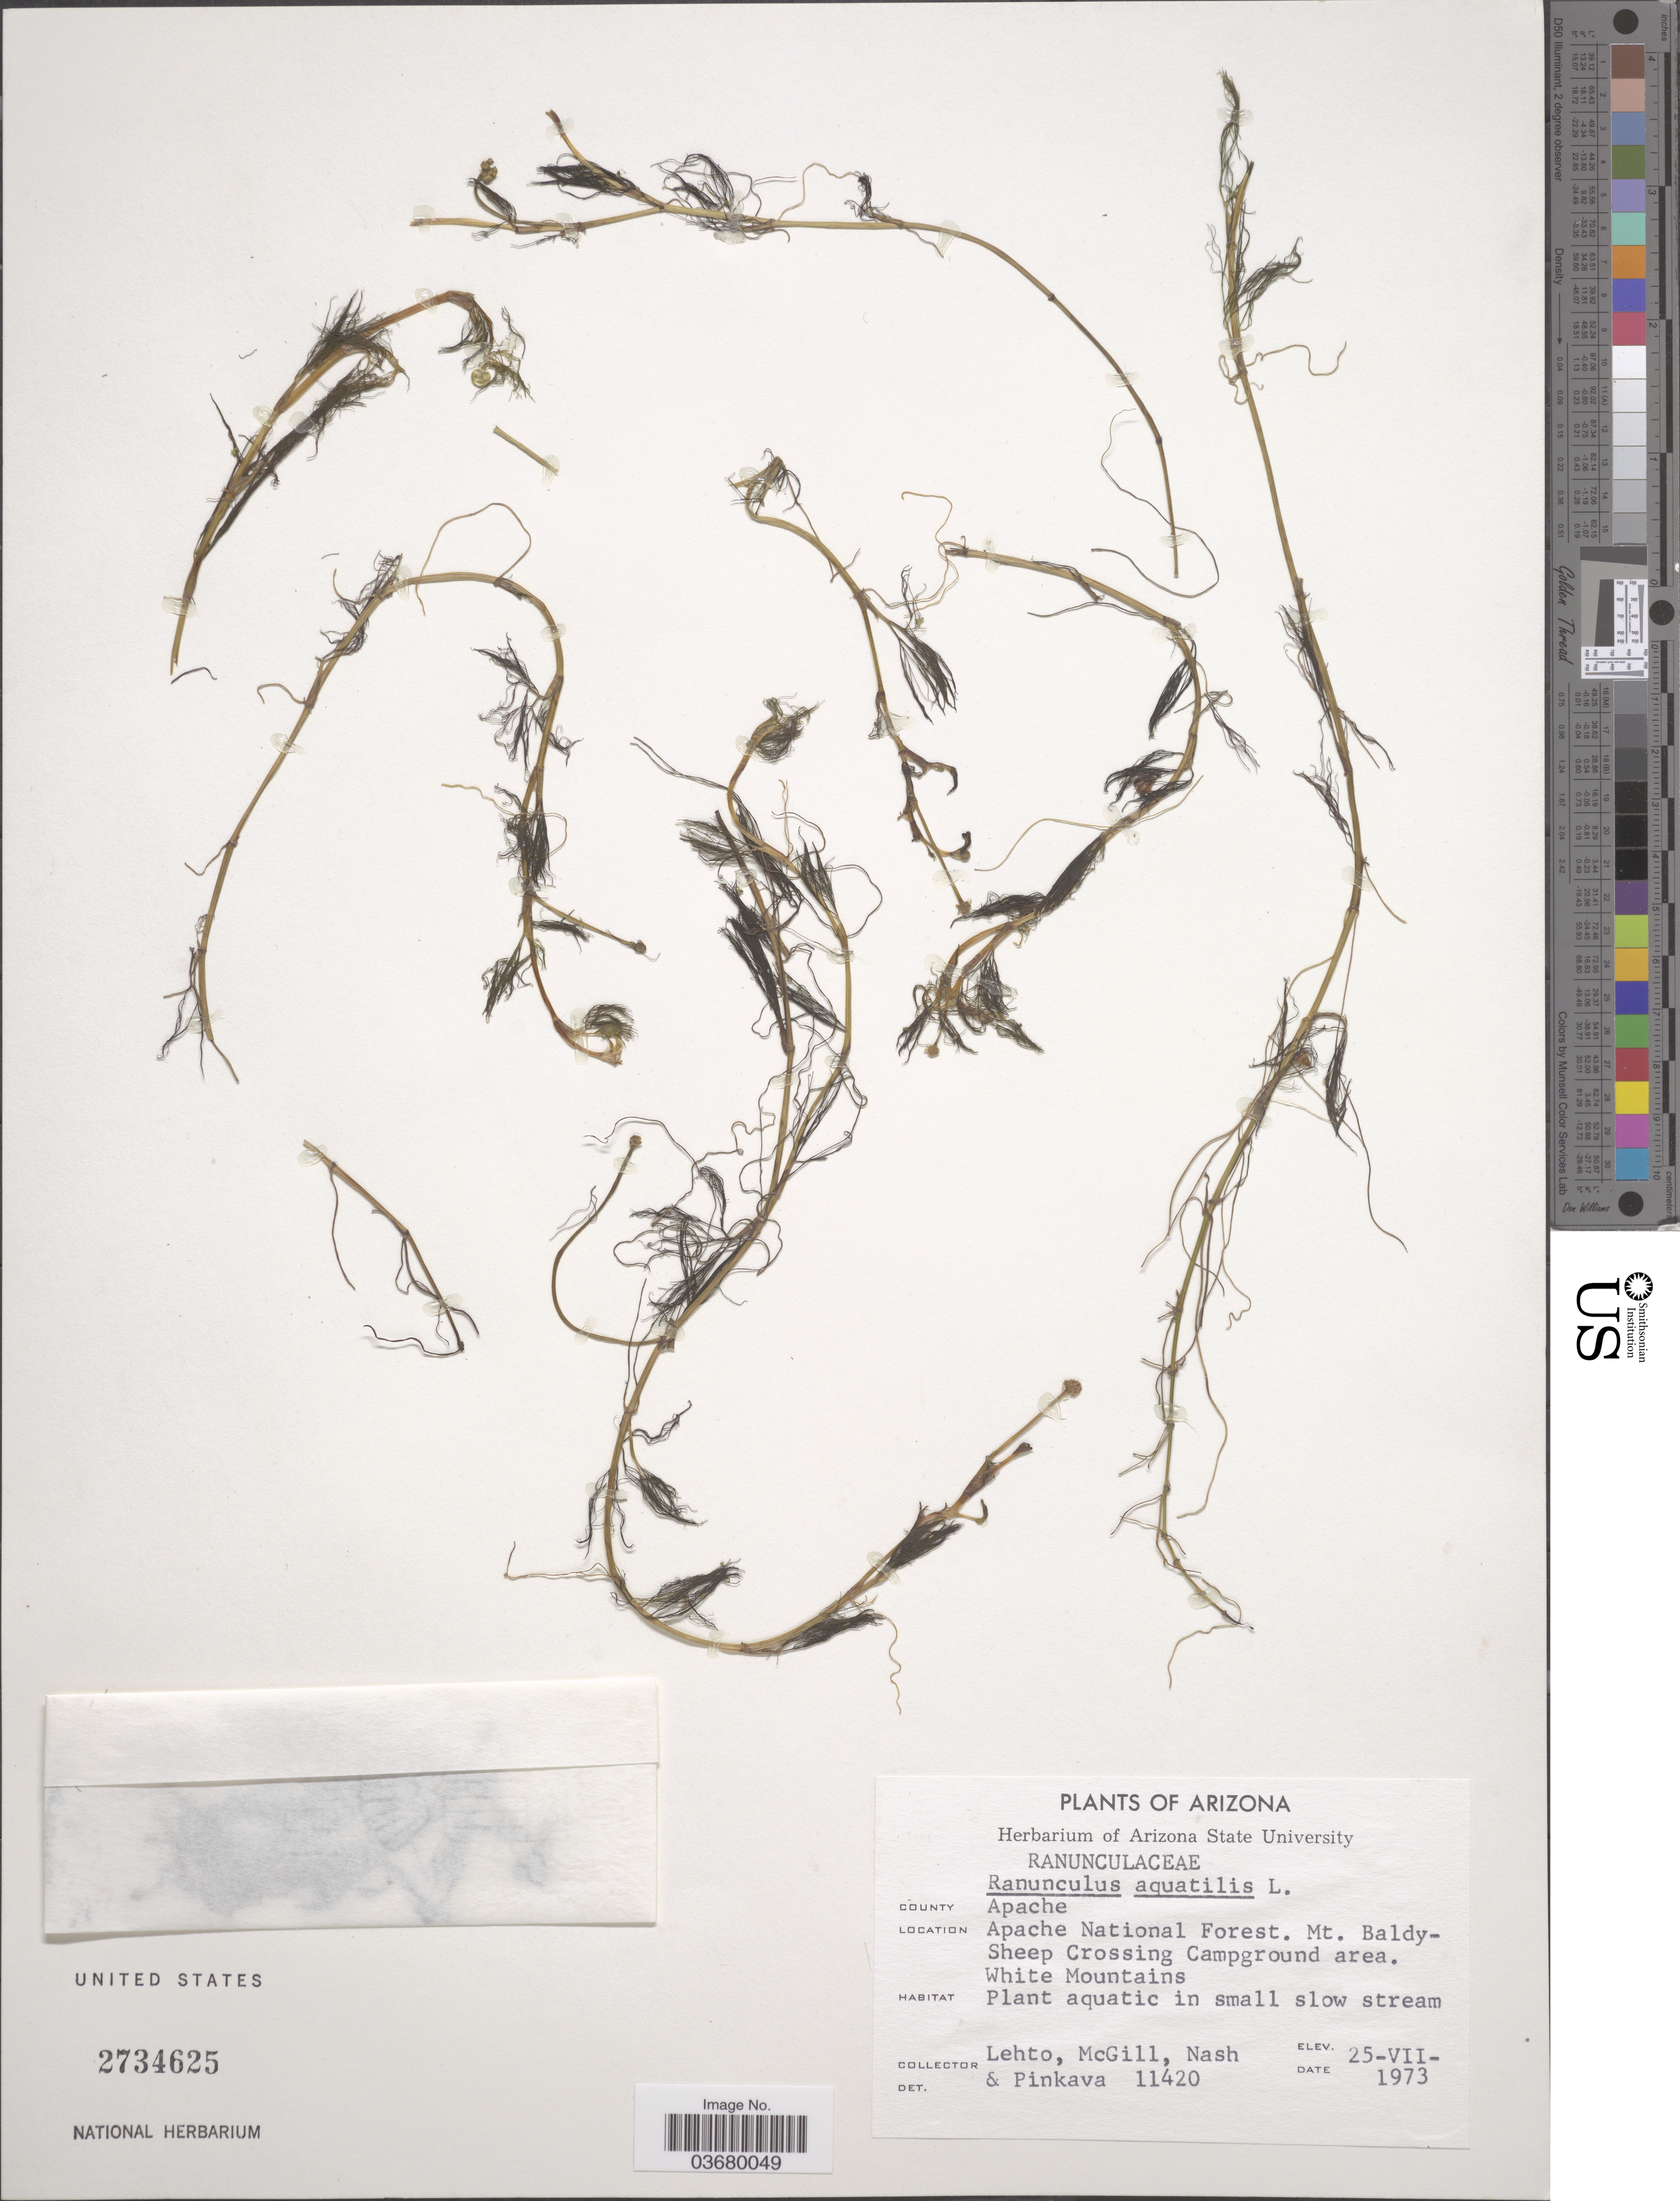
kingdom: Plantae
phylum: Tracheophyta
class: Magnoliopsida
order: Ranunculales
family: Ranunculaceae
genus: Ranunculus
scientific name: Ranunculus trichophyllus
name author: Chaix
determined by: Strong, Mark T., (BOT), Smithsonian Institution - National Museum of Natural History (UNITED STATES)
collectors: -. Lehto, -. McGill, -- Nash & -. Pinkava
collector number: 11420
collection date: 1973-07-25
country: United States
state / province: Arizona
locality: County Apache. Apache National Forest. Mt. Baldy-Sheep Crossing Campground area. White Mountains.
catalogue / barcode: US 2734625